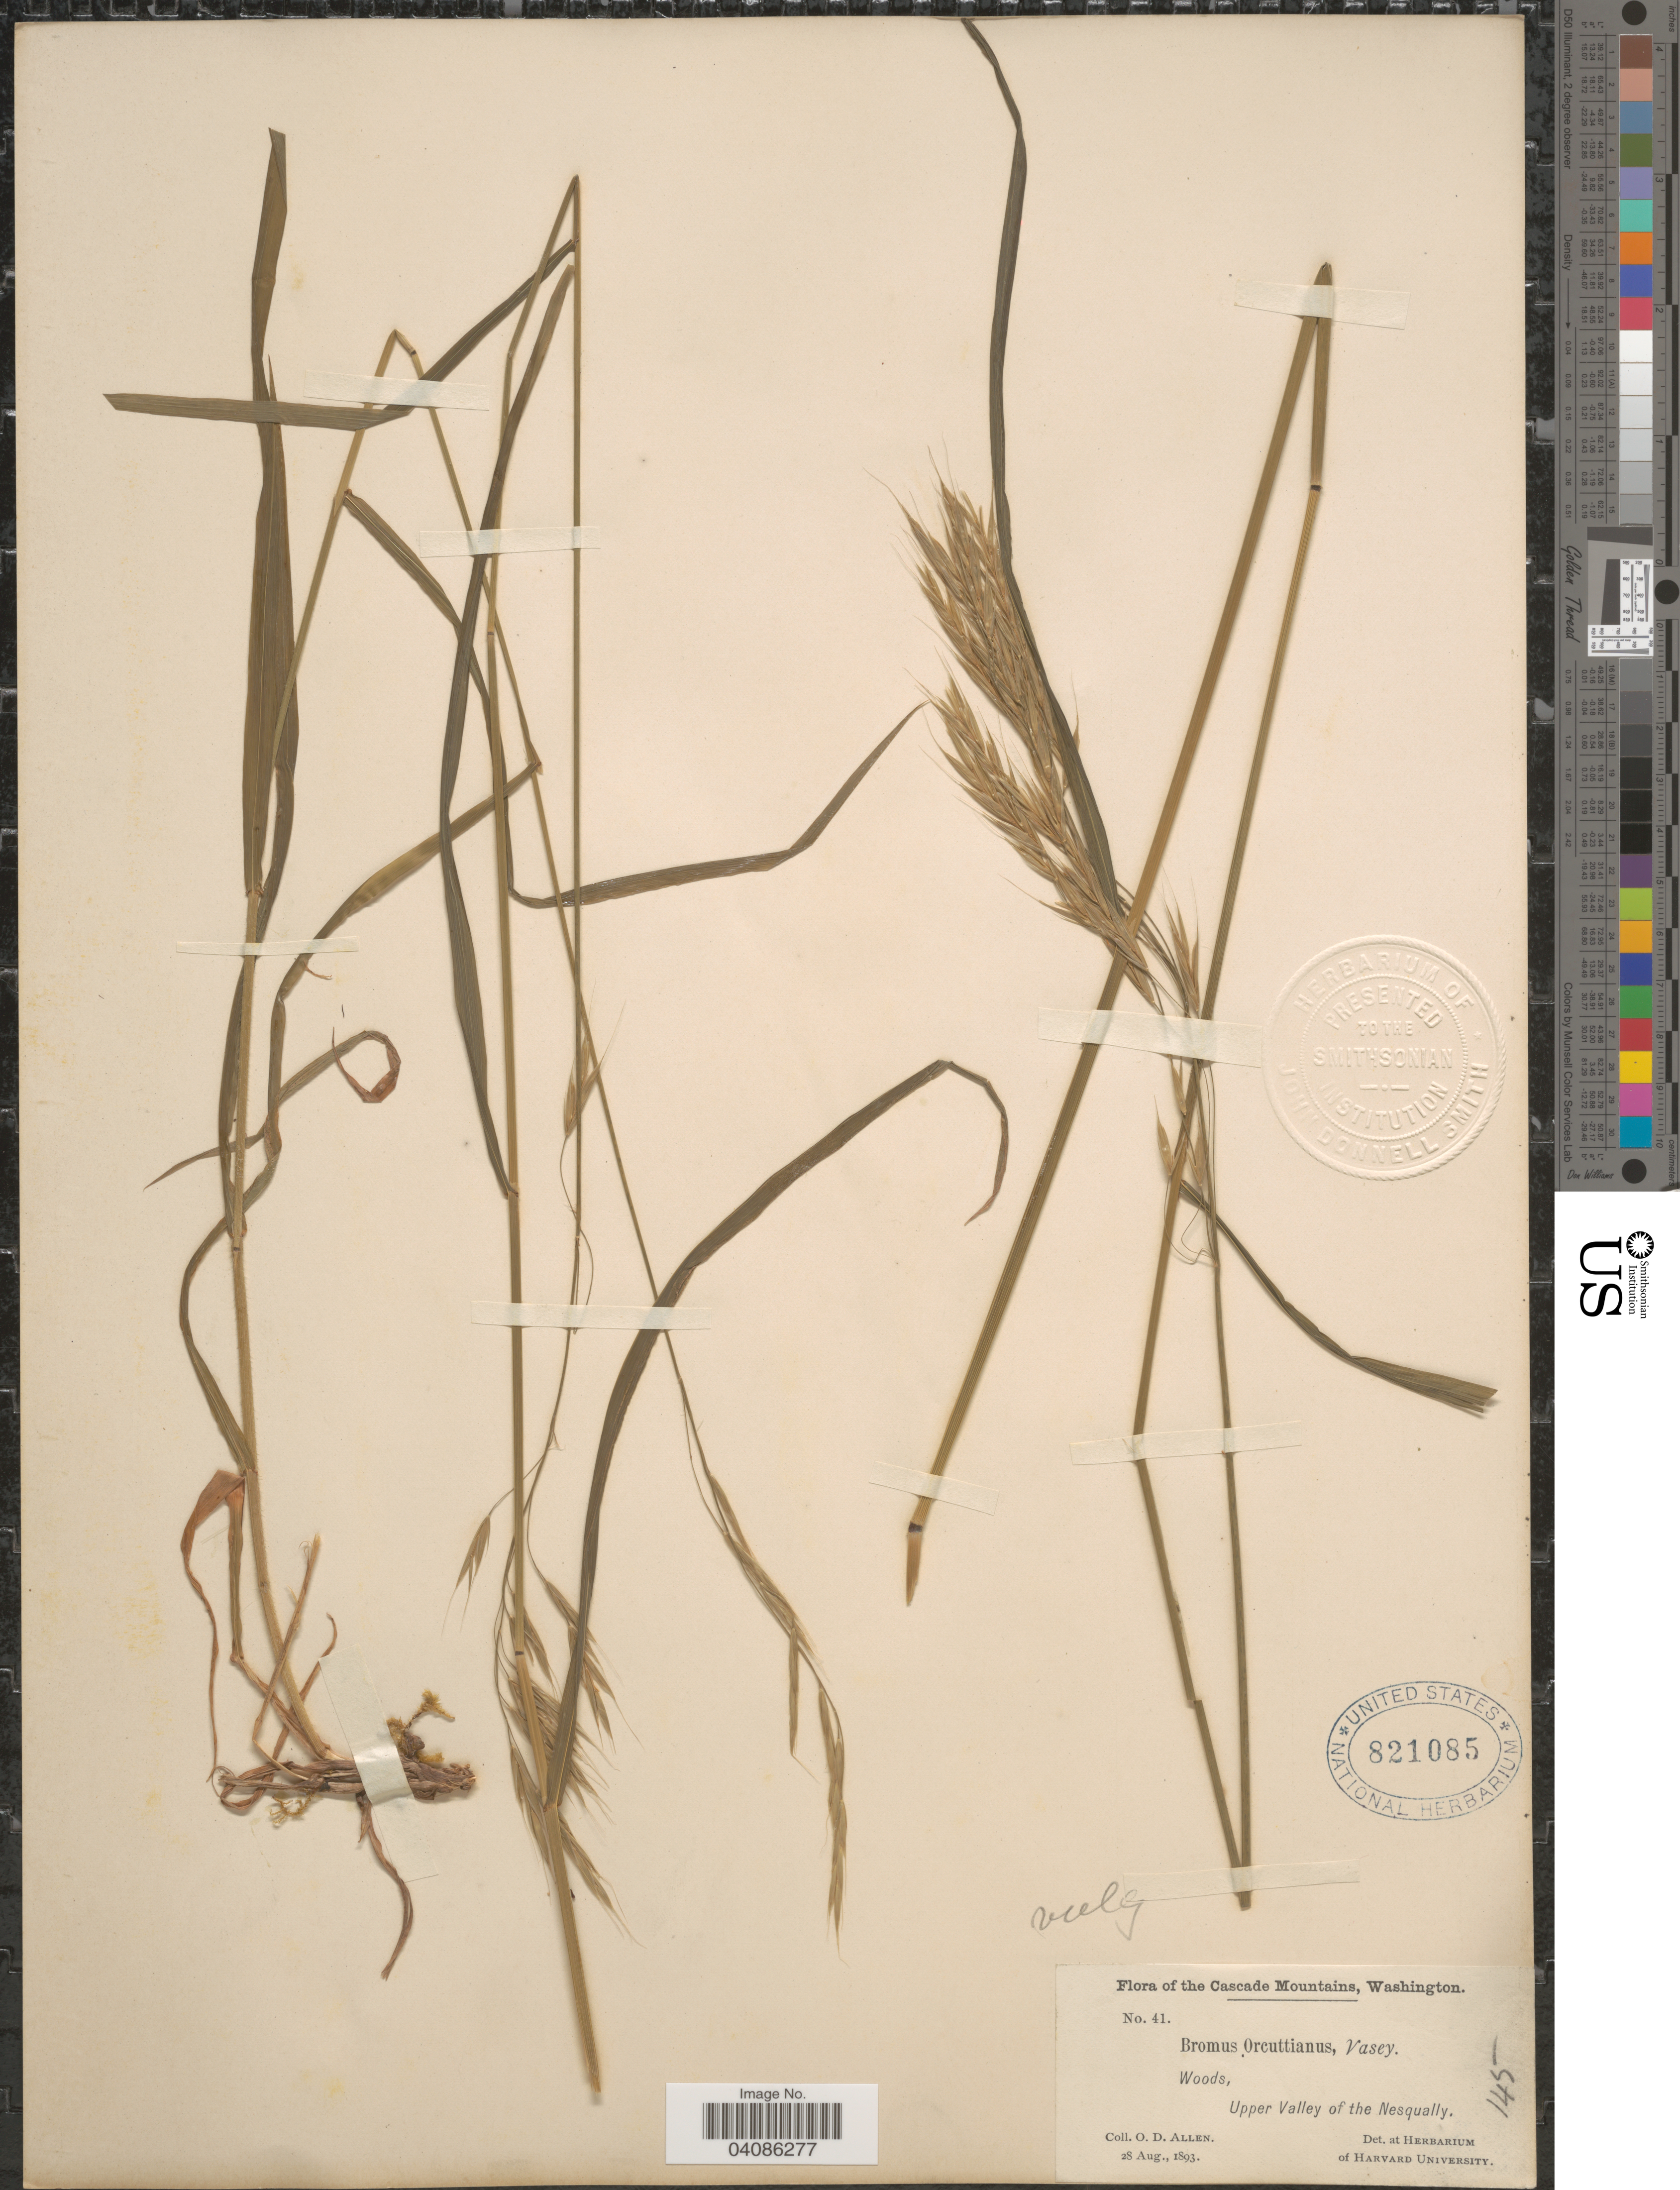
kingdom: Plantae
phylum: Tracheophyta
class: Liliopsida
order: Poales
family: Poaceae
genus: Bromus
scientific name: Bromus texensis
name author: (Shear) Hitchc.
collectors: O. D. Allen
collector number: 41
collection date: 1893-08-28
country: United States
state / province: Washington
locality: The Cascade Mountains. Woods, Upper Valley of the Nesqually.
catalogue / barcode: US 821085